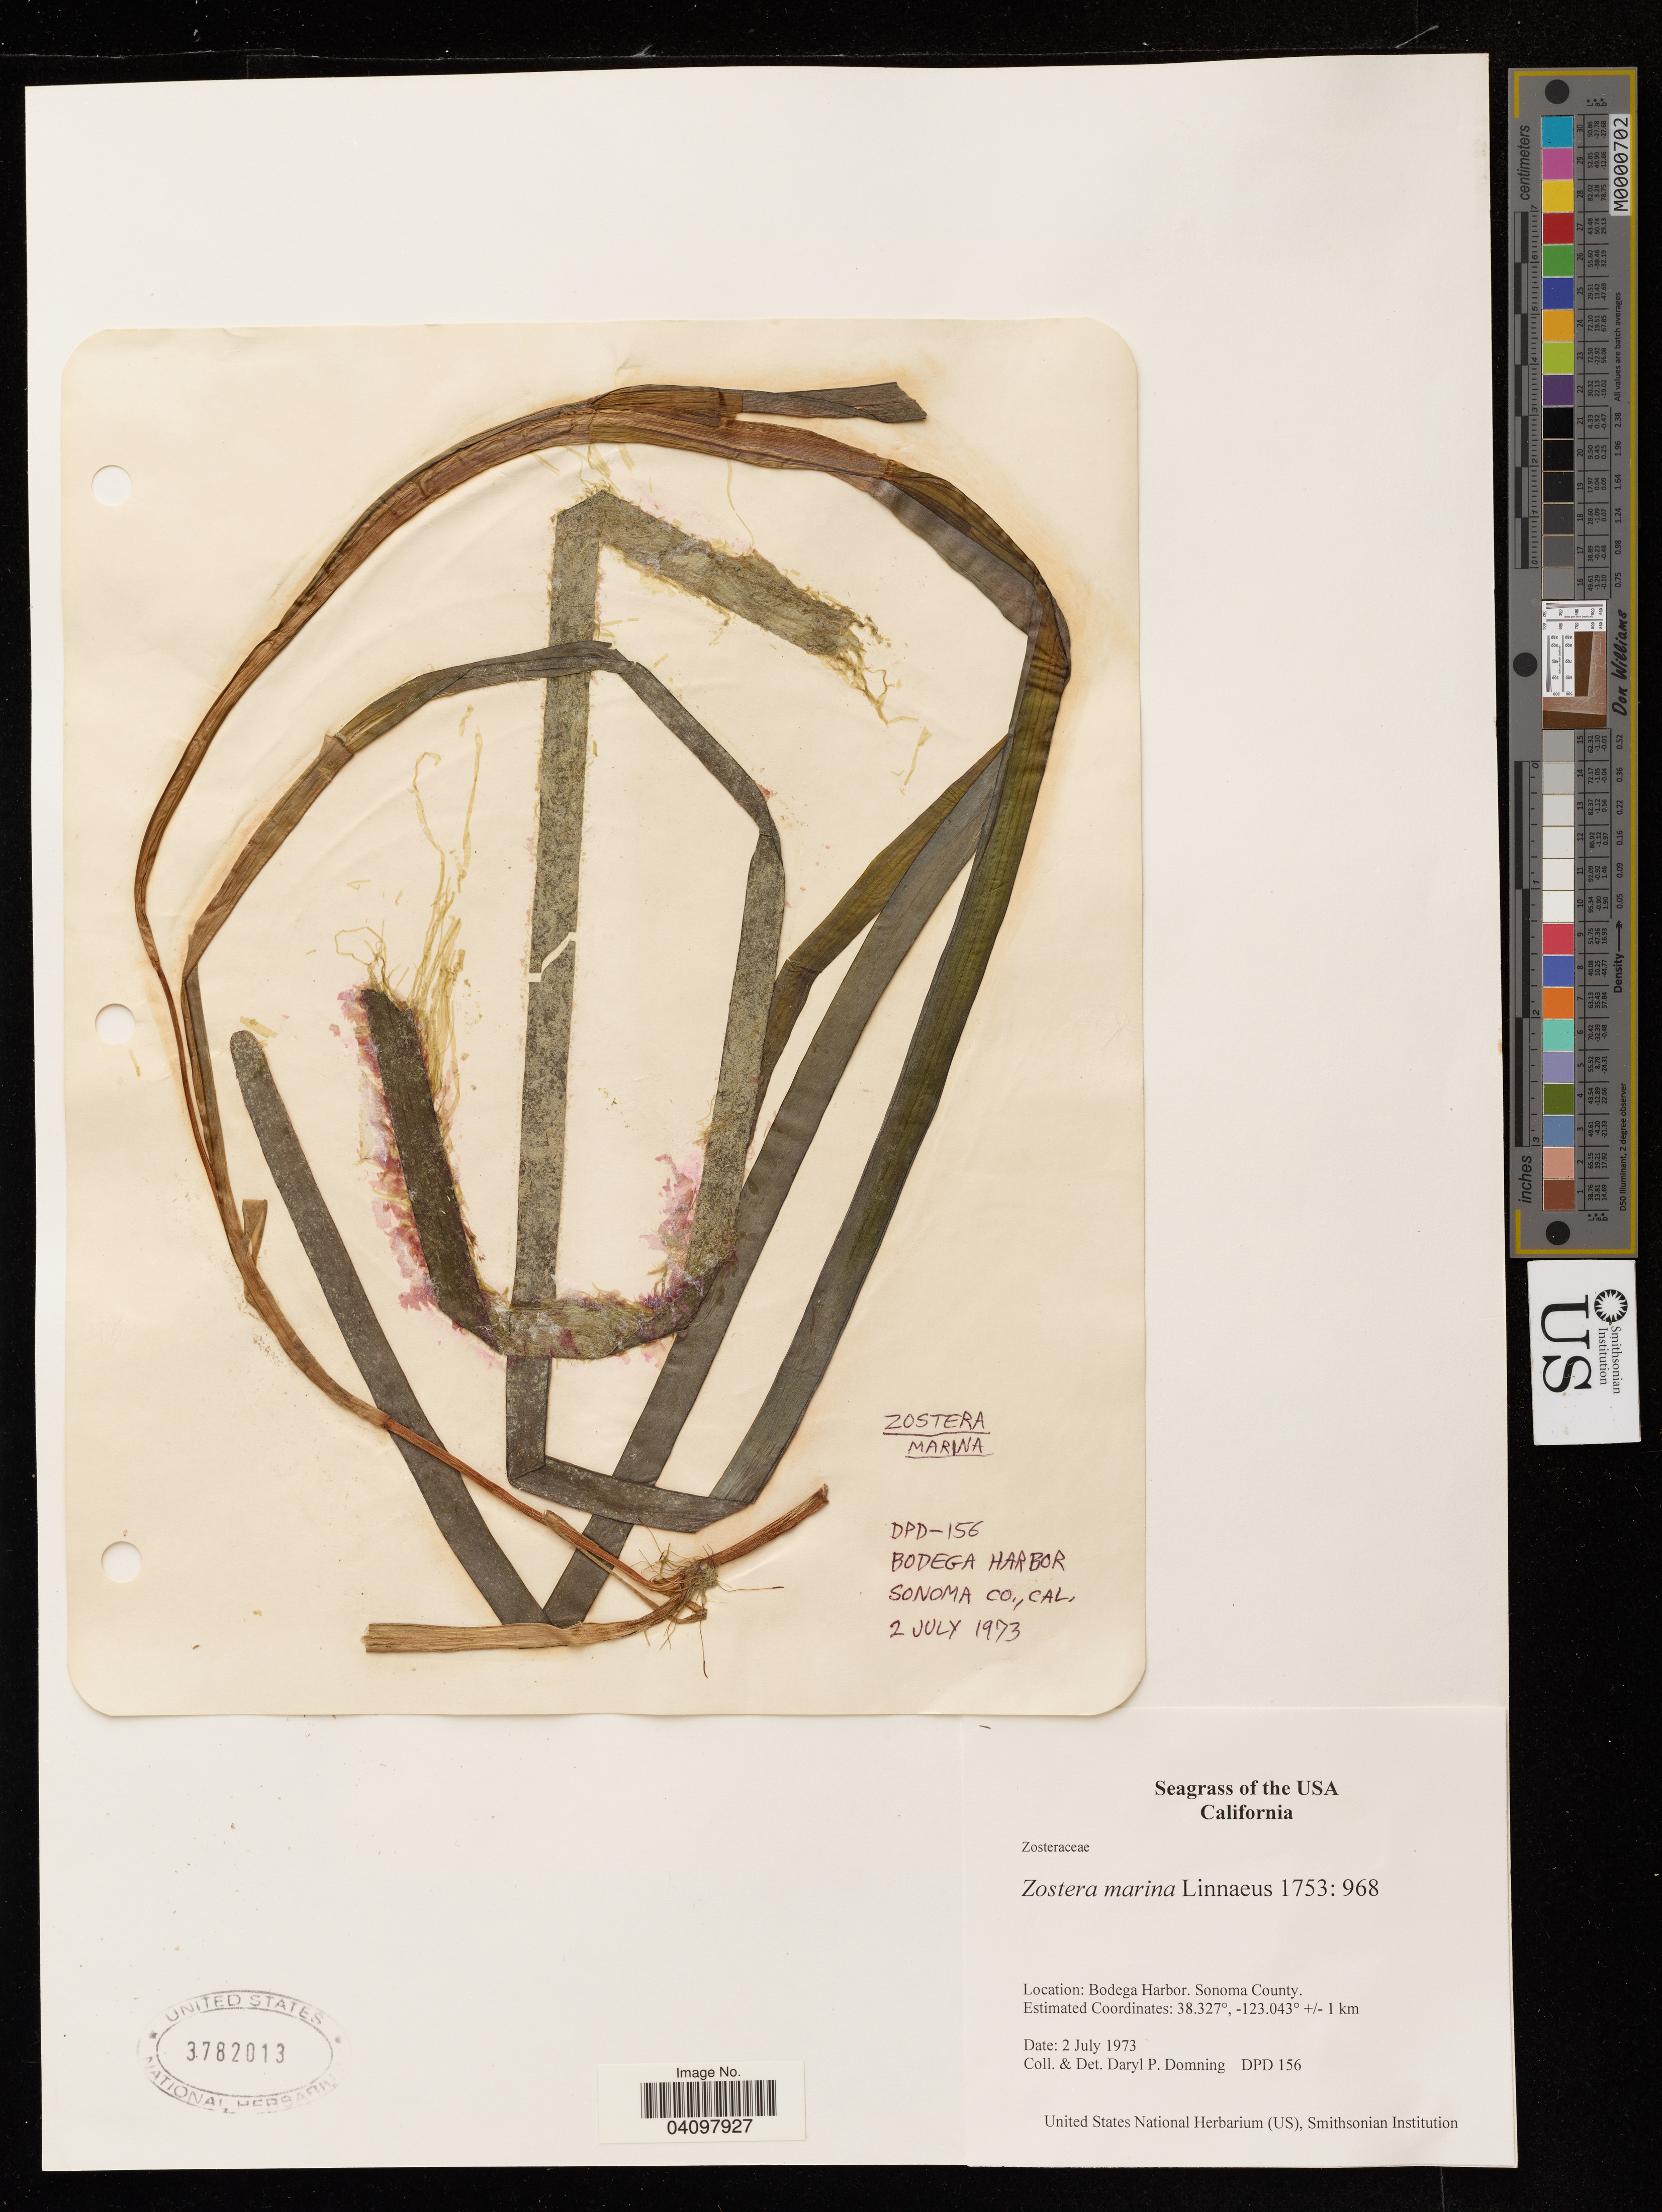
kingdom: Plantae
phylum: Tracheophyta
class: Liliopsida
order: Alismatales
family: Zosteraceae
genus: Zostera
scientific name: Zostera marina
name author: L.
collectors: D. Domning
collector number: DPD156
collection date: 1973-07-02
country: United States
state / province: California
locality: Bodega Harbor. Sonoma County.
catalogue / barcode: US 3782013